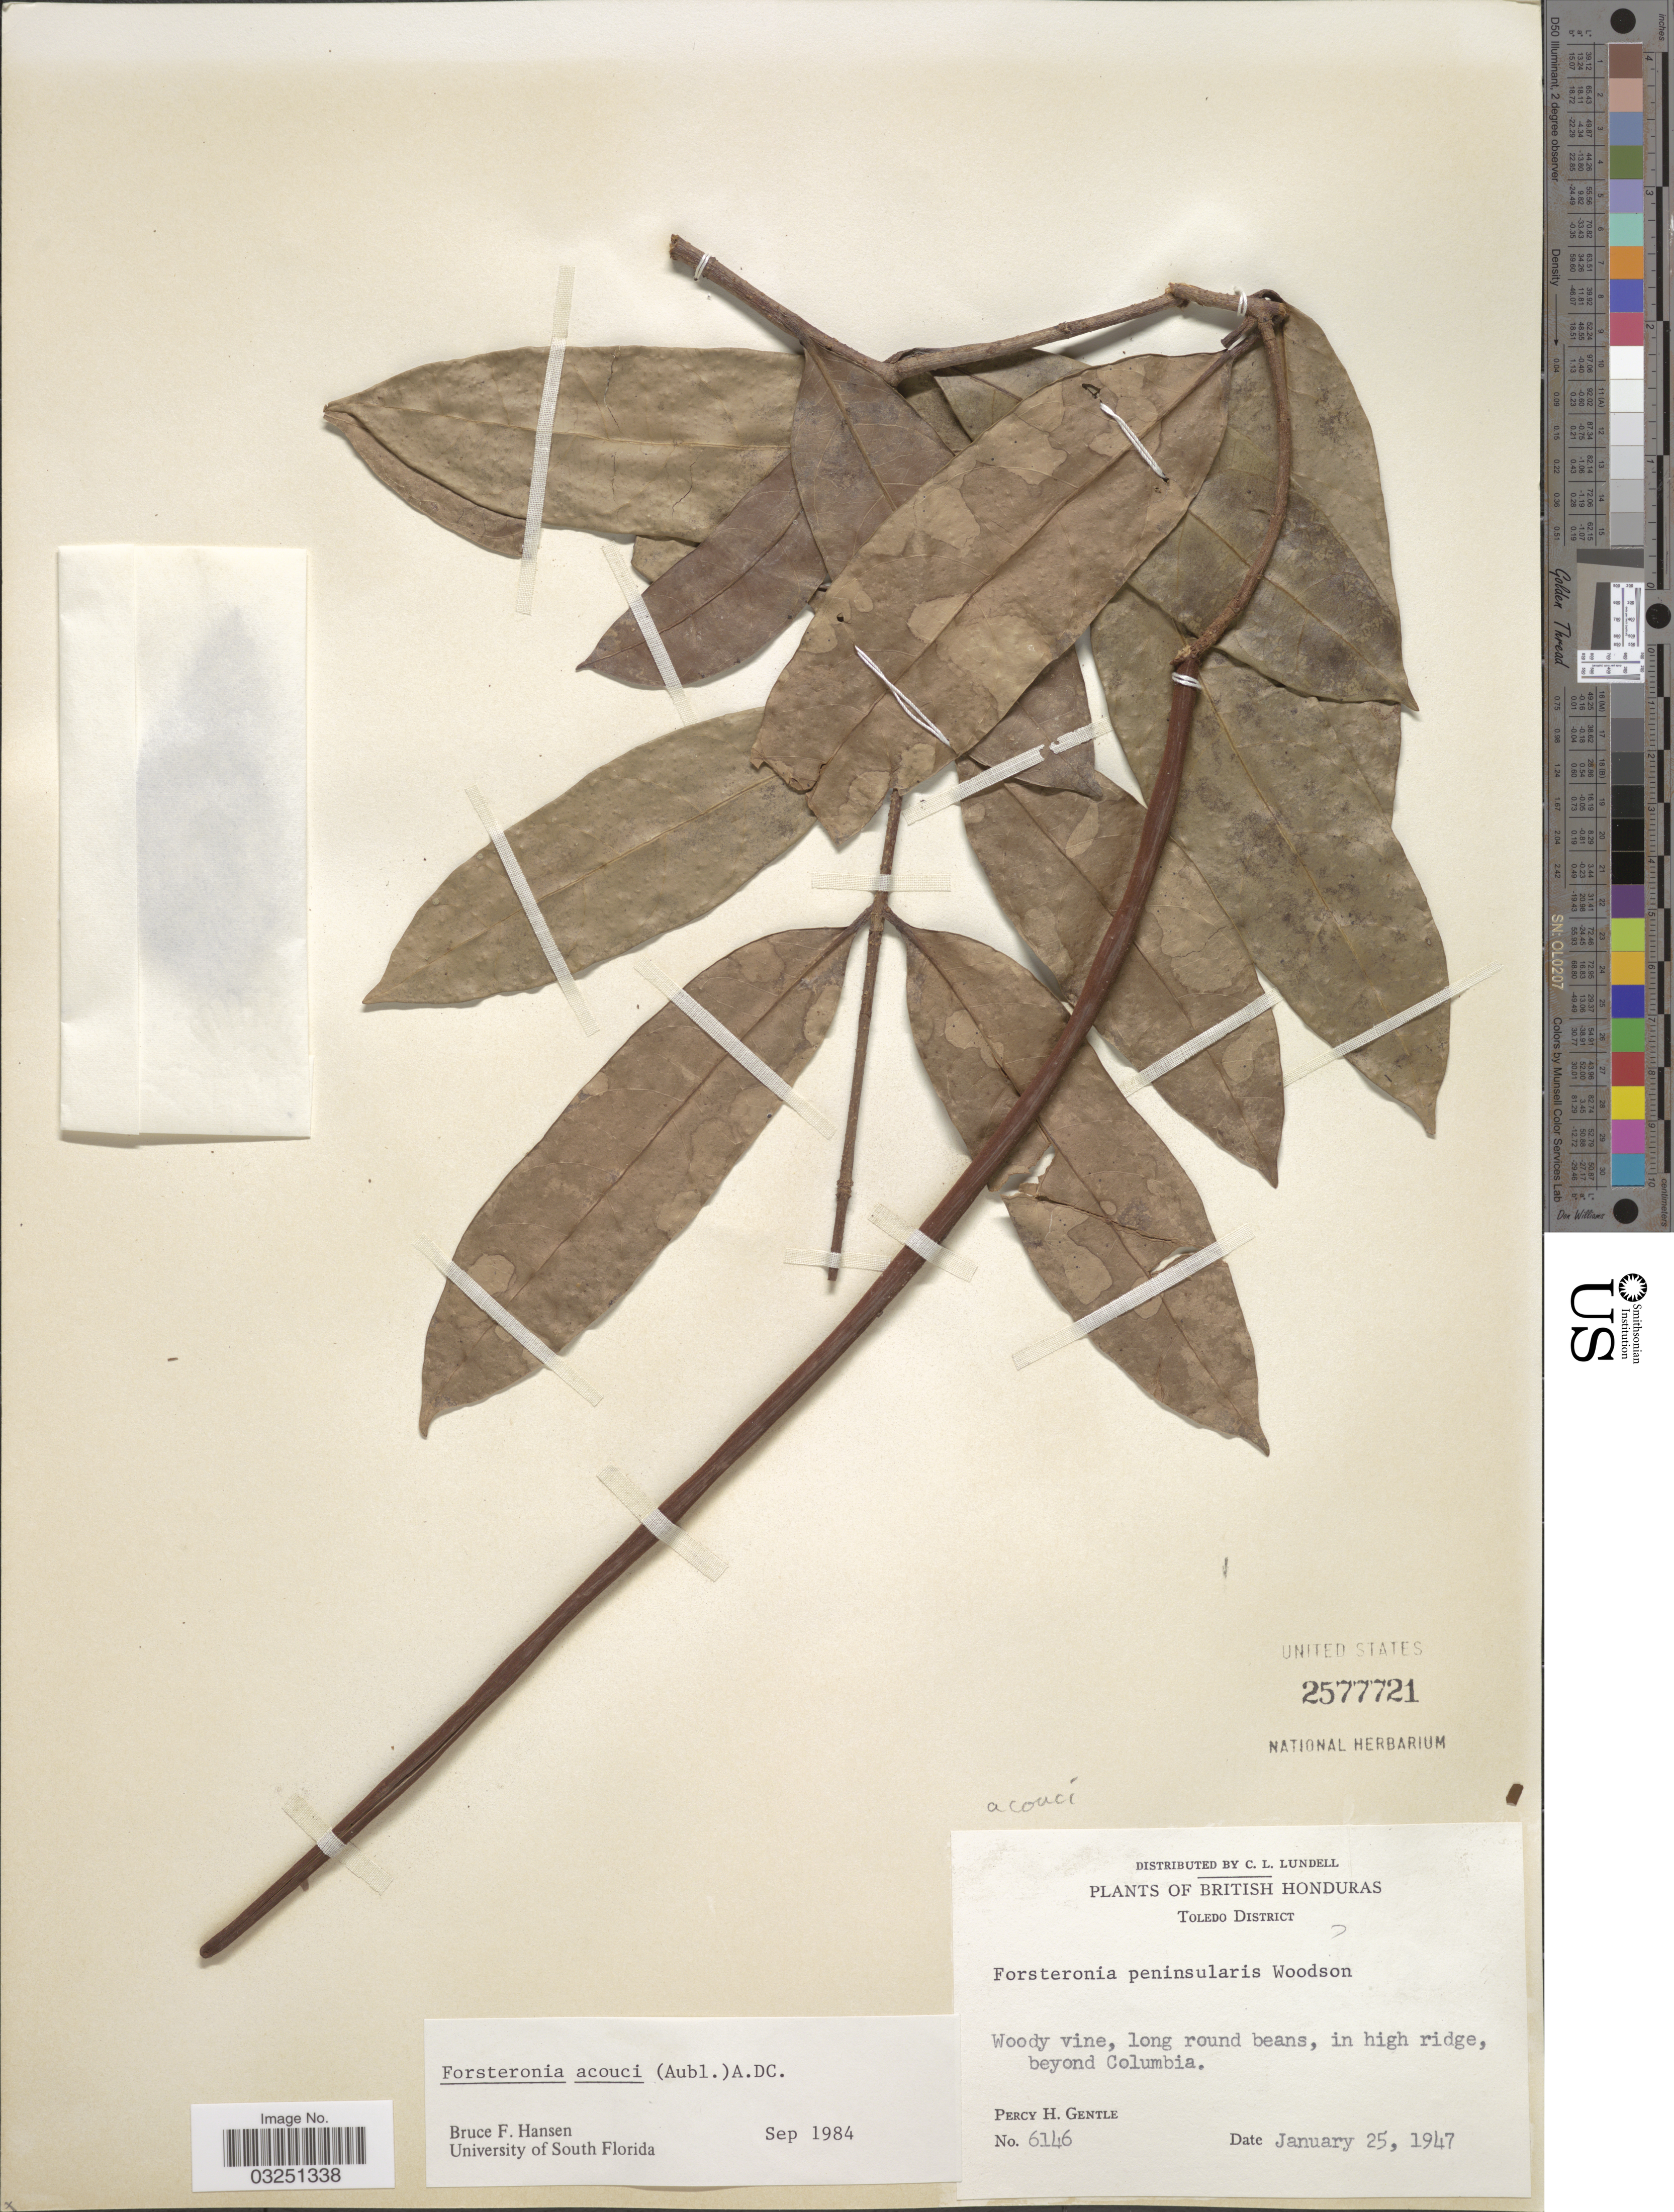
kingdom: Plantae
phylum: Tracheophyta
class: Magnoliopsida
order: Gentianales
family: Apocynaceae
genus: Forsteronia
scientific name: Forsteronia acouci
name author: (Aubl.) A. DC.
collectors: P. H. Gentle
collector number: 6146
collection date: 1947-01-25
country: Belize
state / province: Toledo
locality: British Honduras. Toledo District. In high ridge, beyond Columbia.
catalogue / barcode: US 2577721